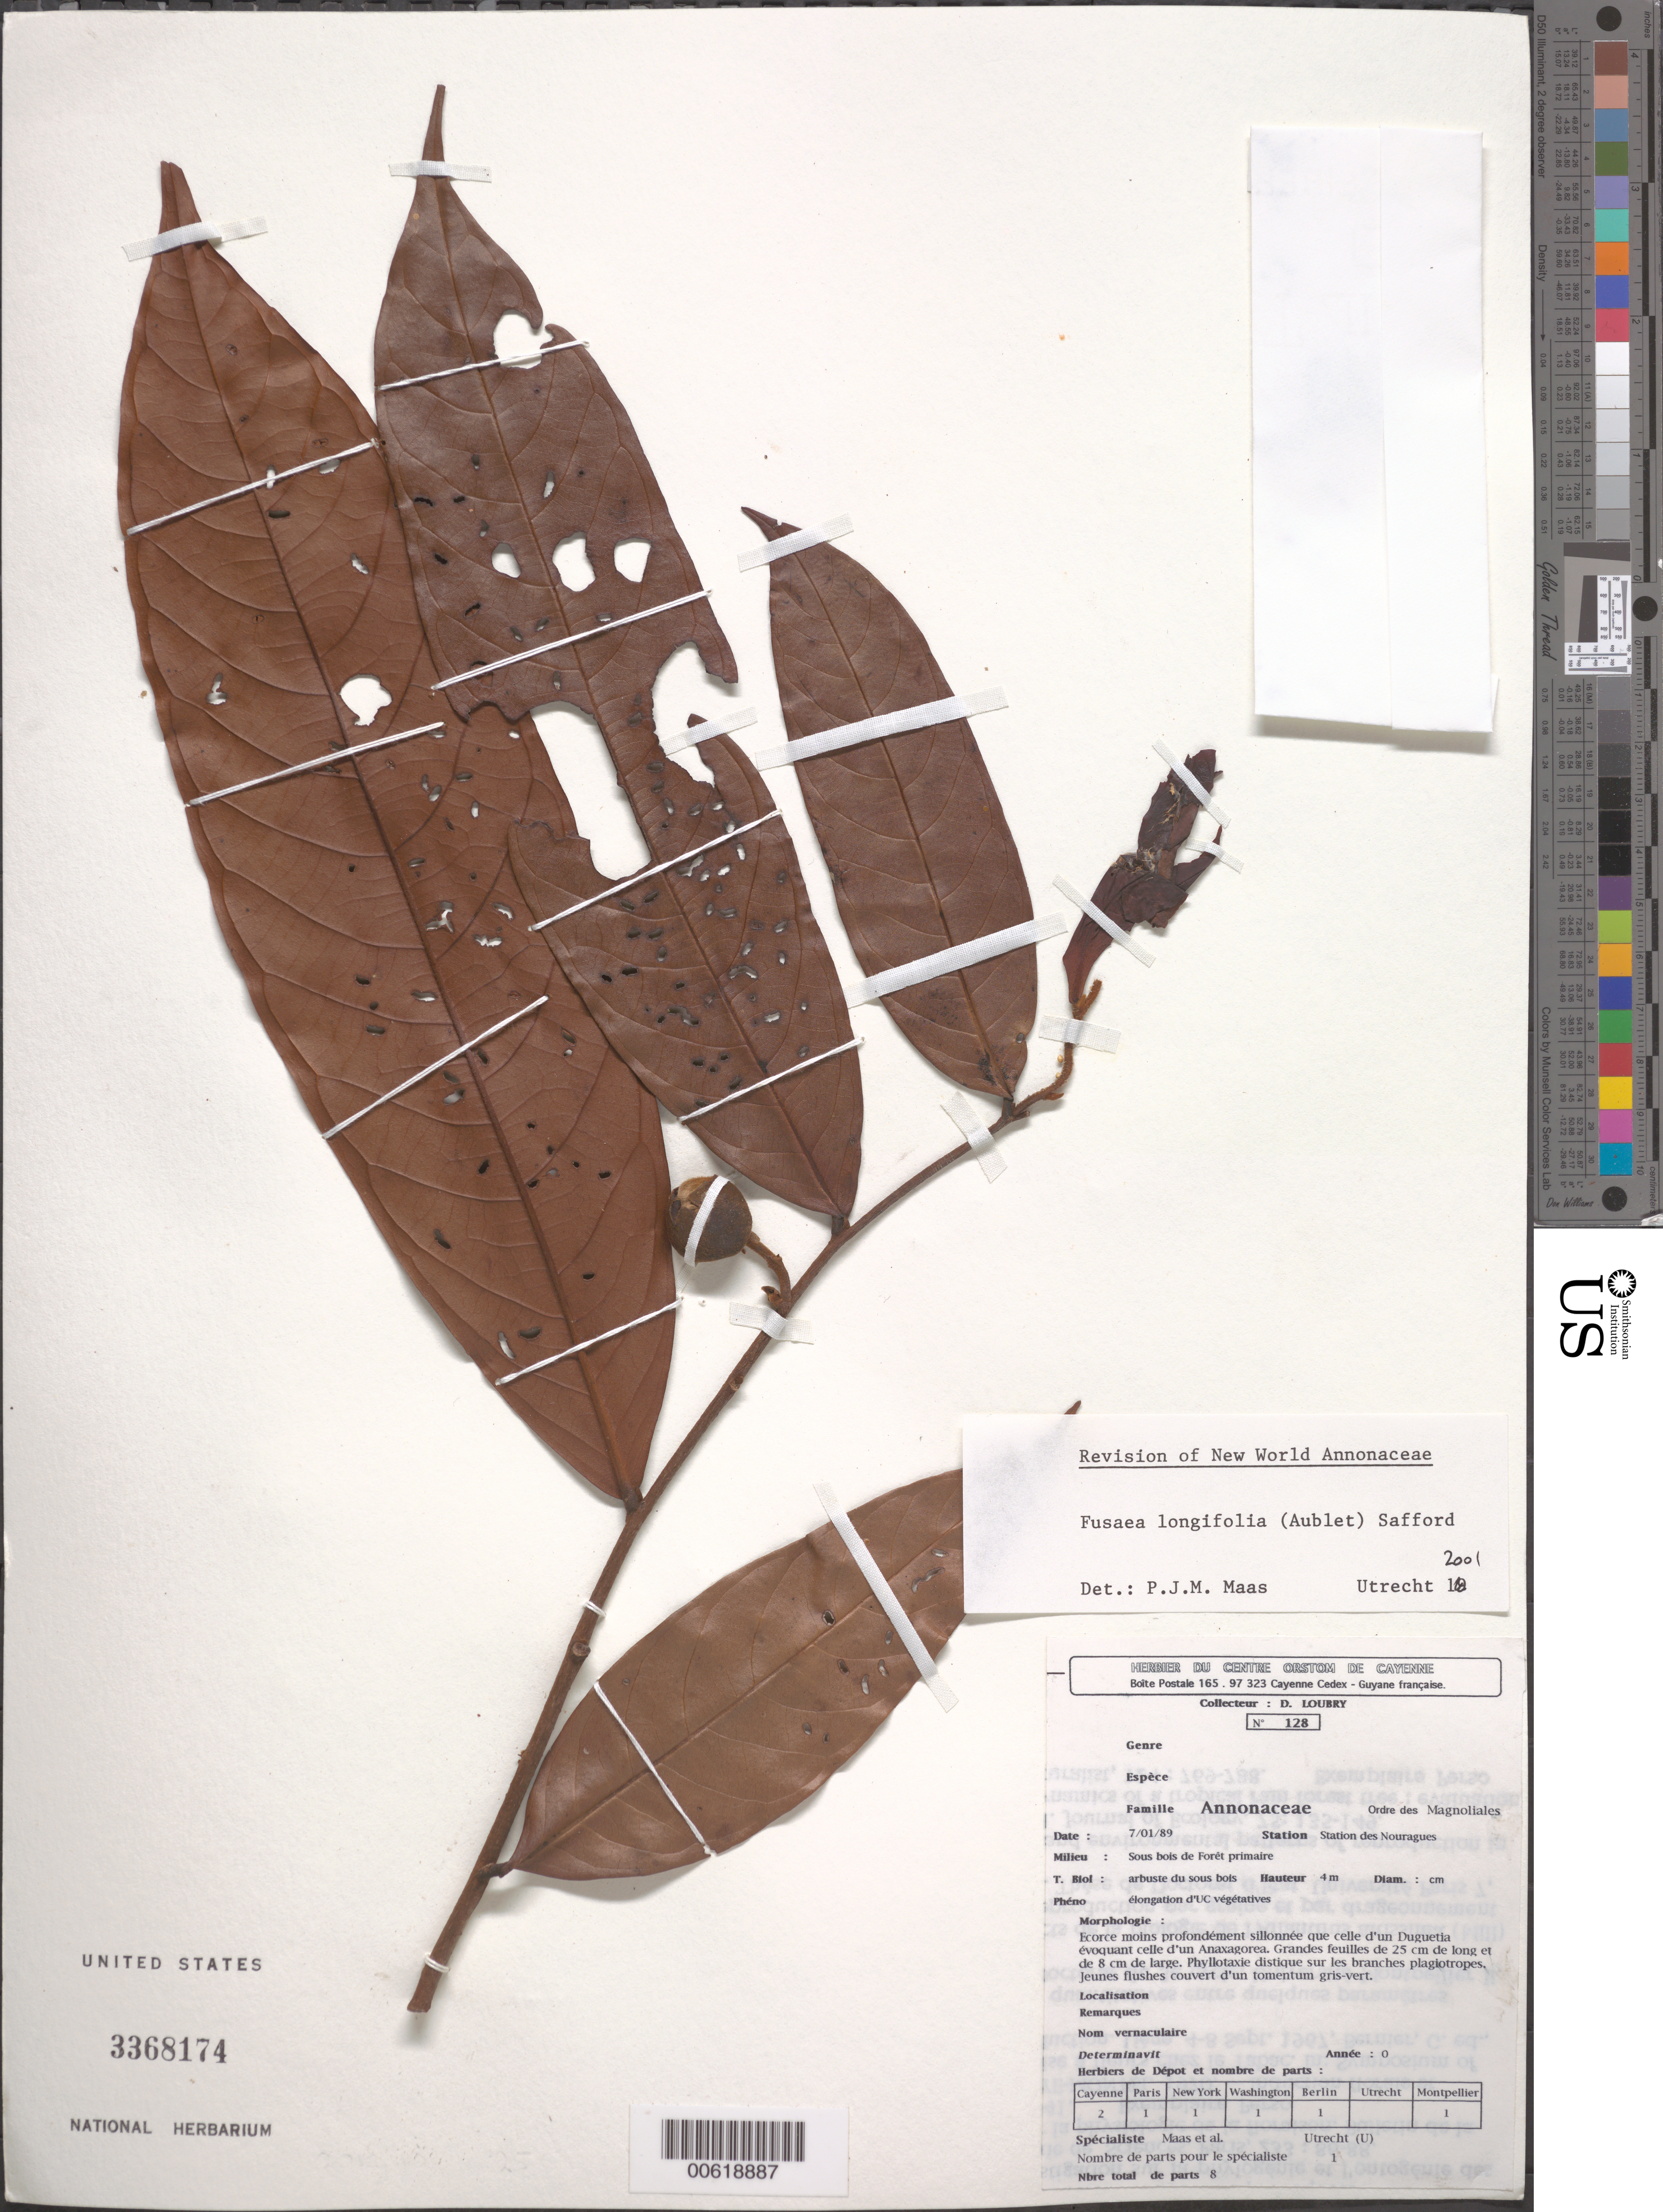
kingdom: Plantae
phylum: Tracheophyta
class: Magnoliopsida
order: Magnoliales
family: Annonaceae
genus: Fusaea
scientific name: Fusaea longifolia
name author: (Aubl.) Saff.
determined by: Maas, Paul J. M.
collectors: D. Loubry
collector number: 128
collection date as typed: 7-Jan-89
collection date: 1989-01-07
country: French Guiana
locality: Station des Nouragues, Bassin de l'Approuague, Arataye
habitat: Understory of primary forest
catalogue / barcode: US 3368174